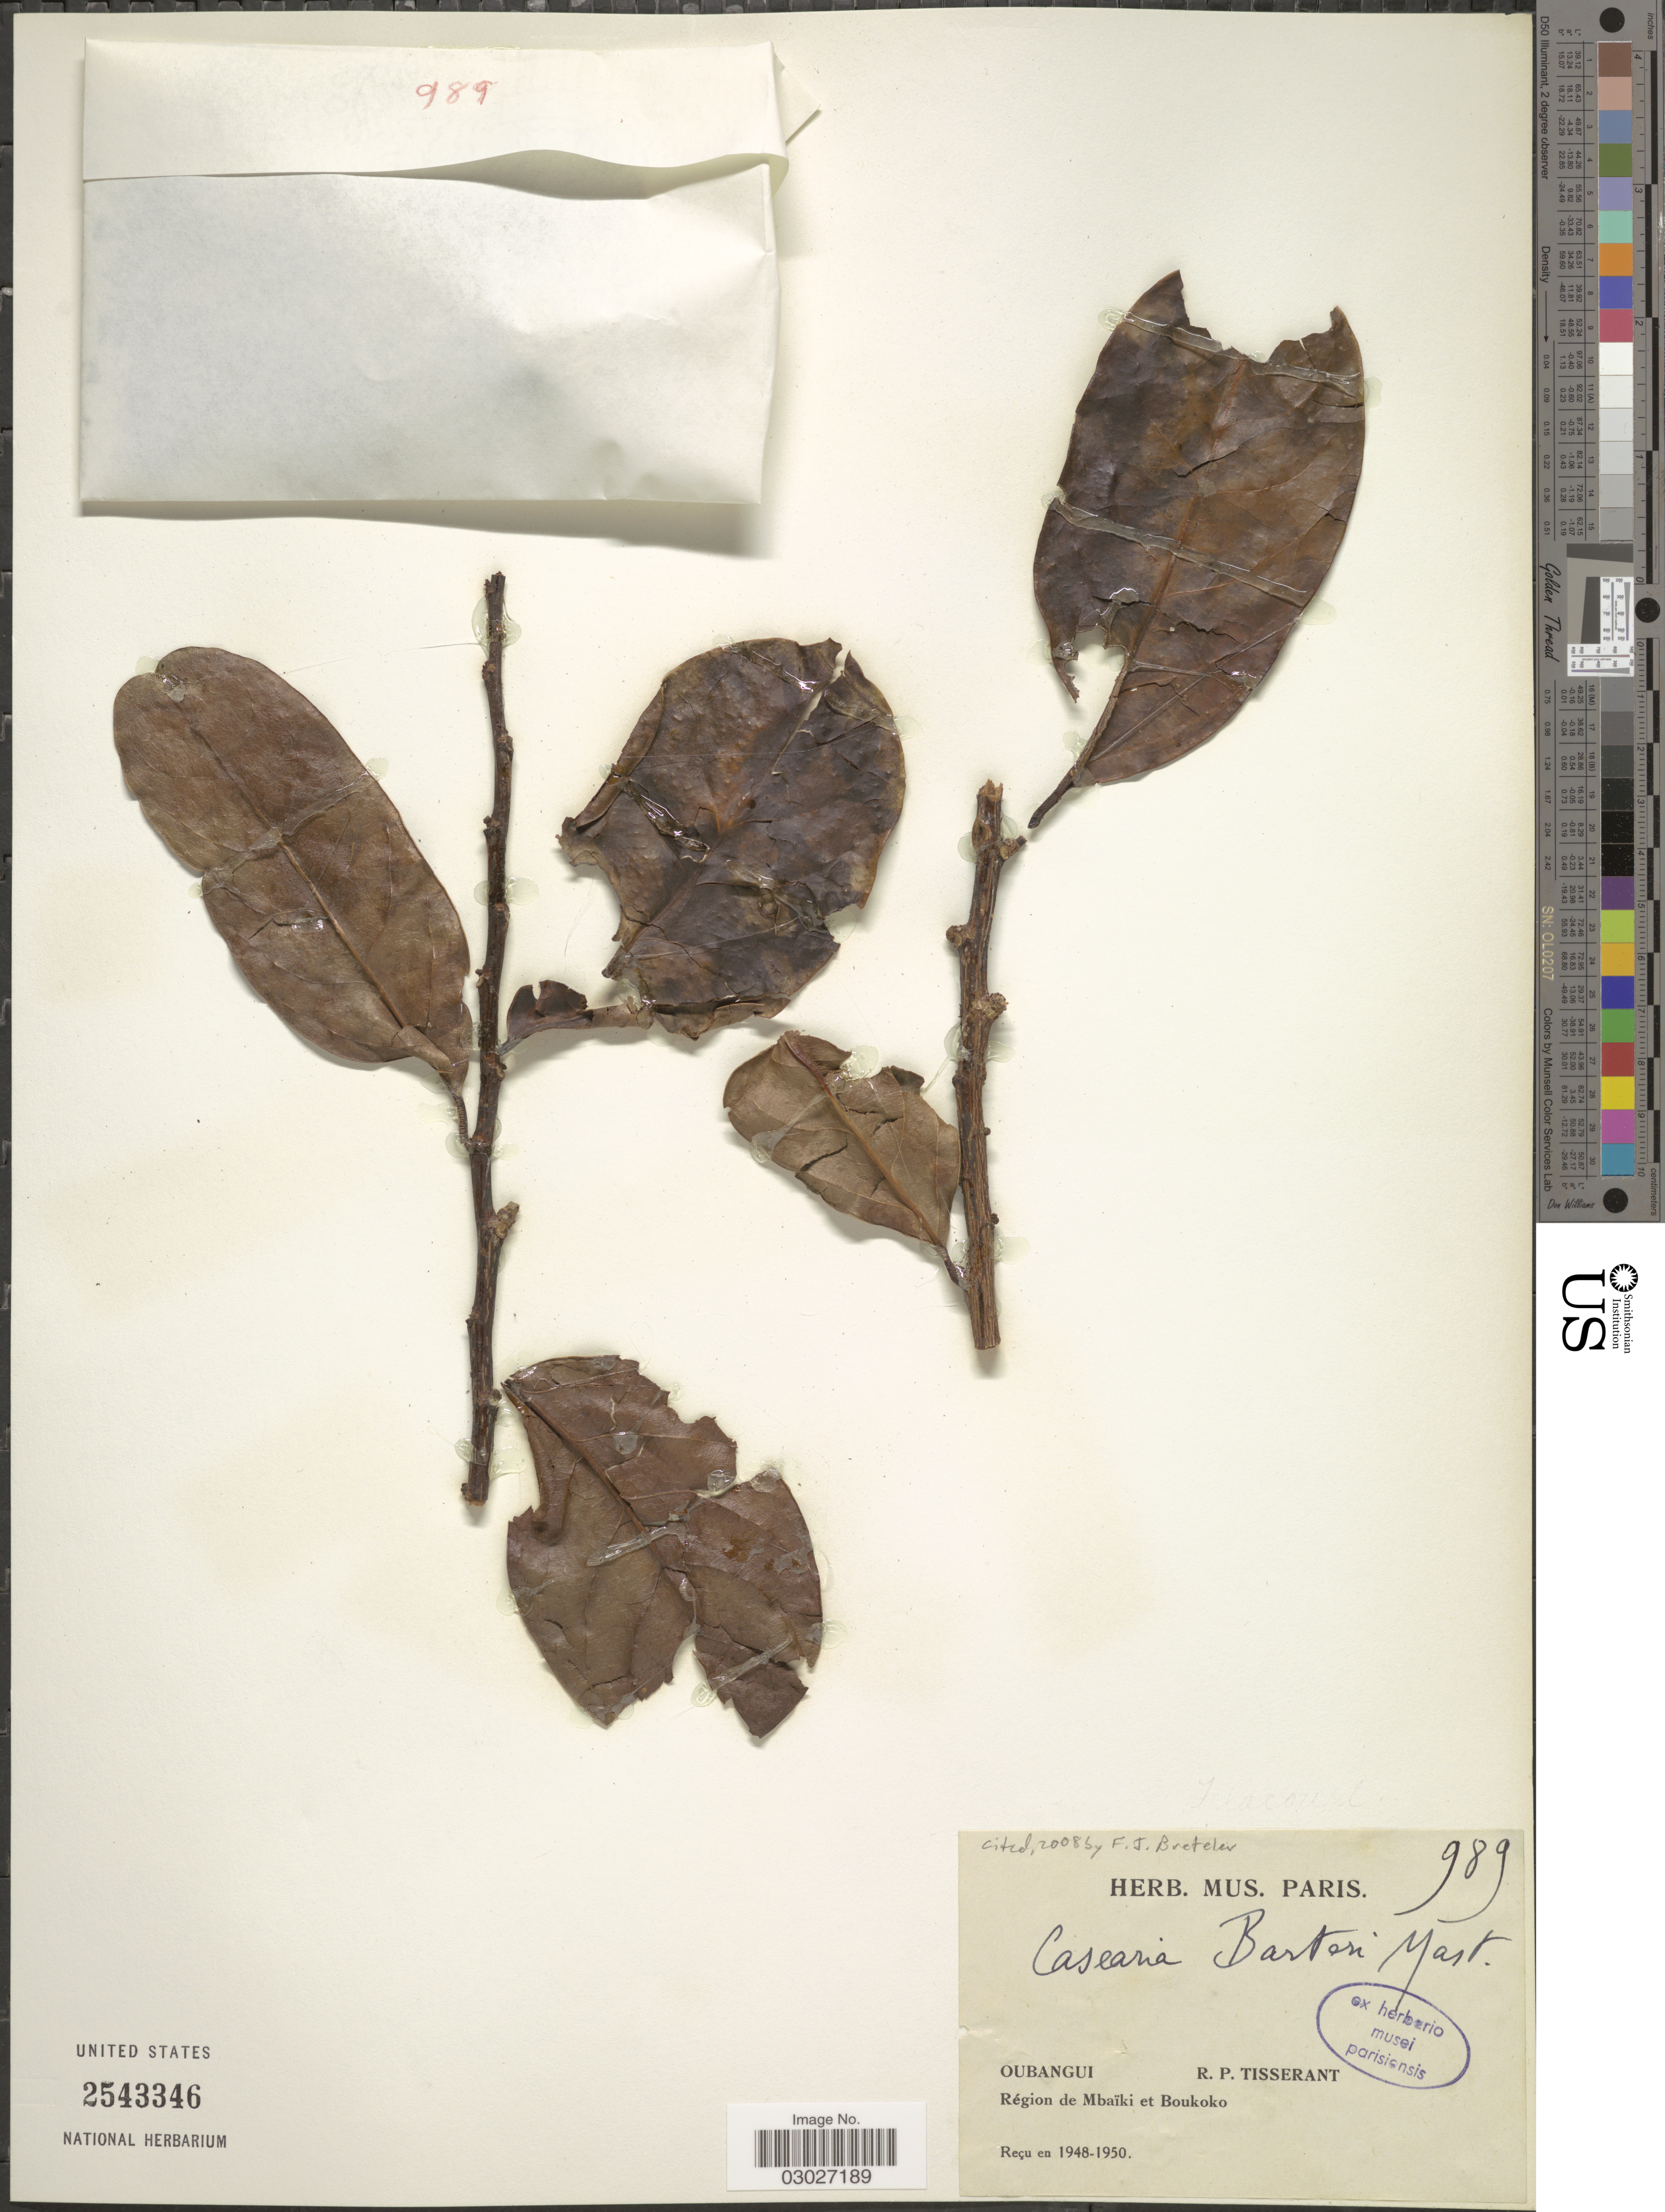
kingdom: Plantae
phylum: Tracheophyta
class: Magnoliopsida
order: Malpighiales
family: Salicaceae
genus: Casearia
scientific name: Casearia barteri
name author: Mast.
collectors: C. Tisserant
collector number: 989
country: Central African Republic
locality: Oubangui, Région de Mbaïki et Boukoko.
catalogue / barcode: US 2543346